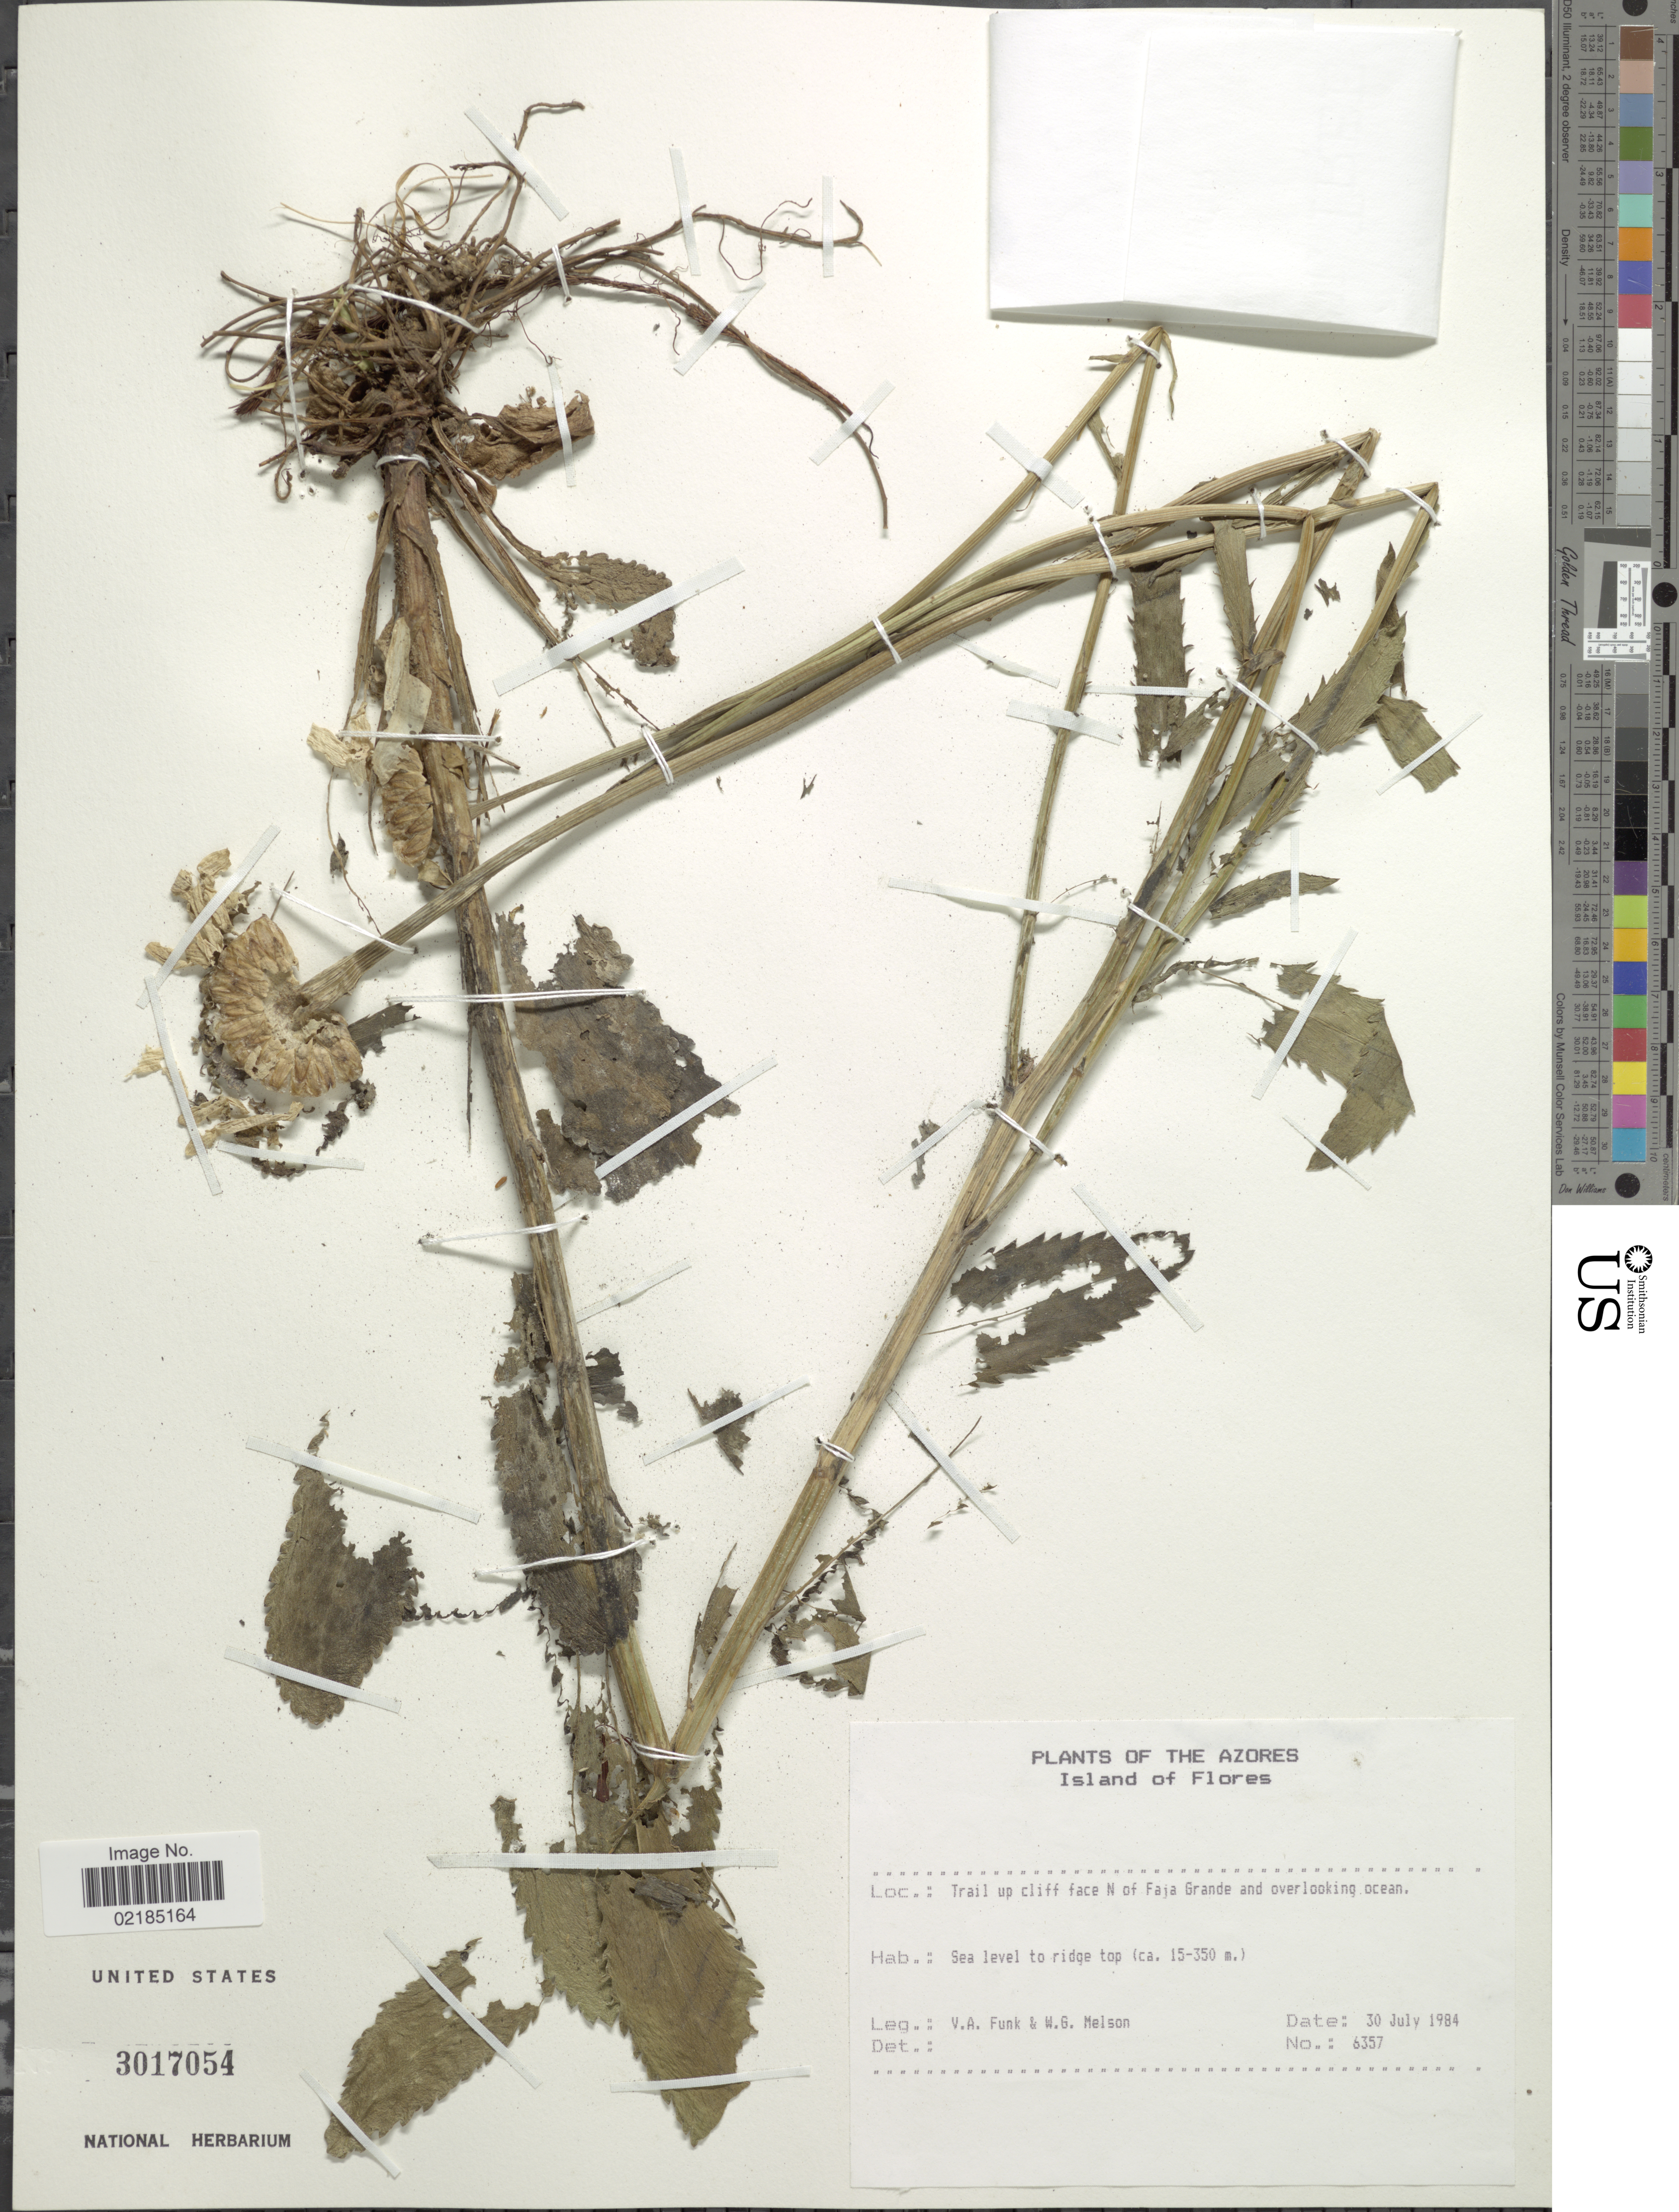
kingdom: Plantae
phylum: Tracheophyta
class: Magnoliopsida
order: Asterales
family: Asteraceae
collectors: V. Funk & W. Melson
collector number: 6357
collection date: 1984-07-30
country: Portugal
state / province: Azores (Aut. Reg.)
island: Flores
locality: Island of Flores. Trail up cliff face N of Faja Grande and overlooking ocean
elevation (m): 15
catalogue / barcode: US 3017054